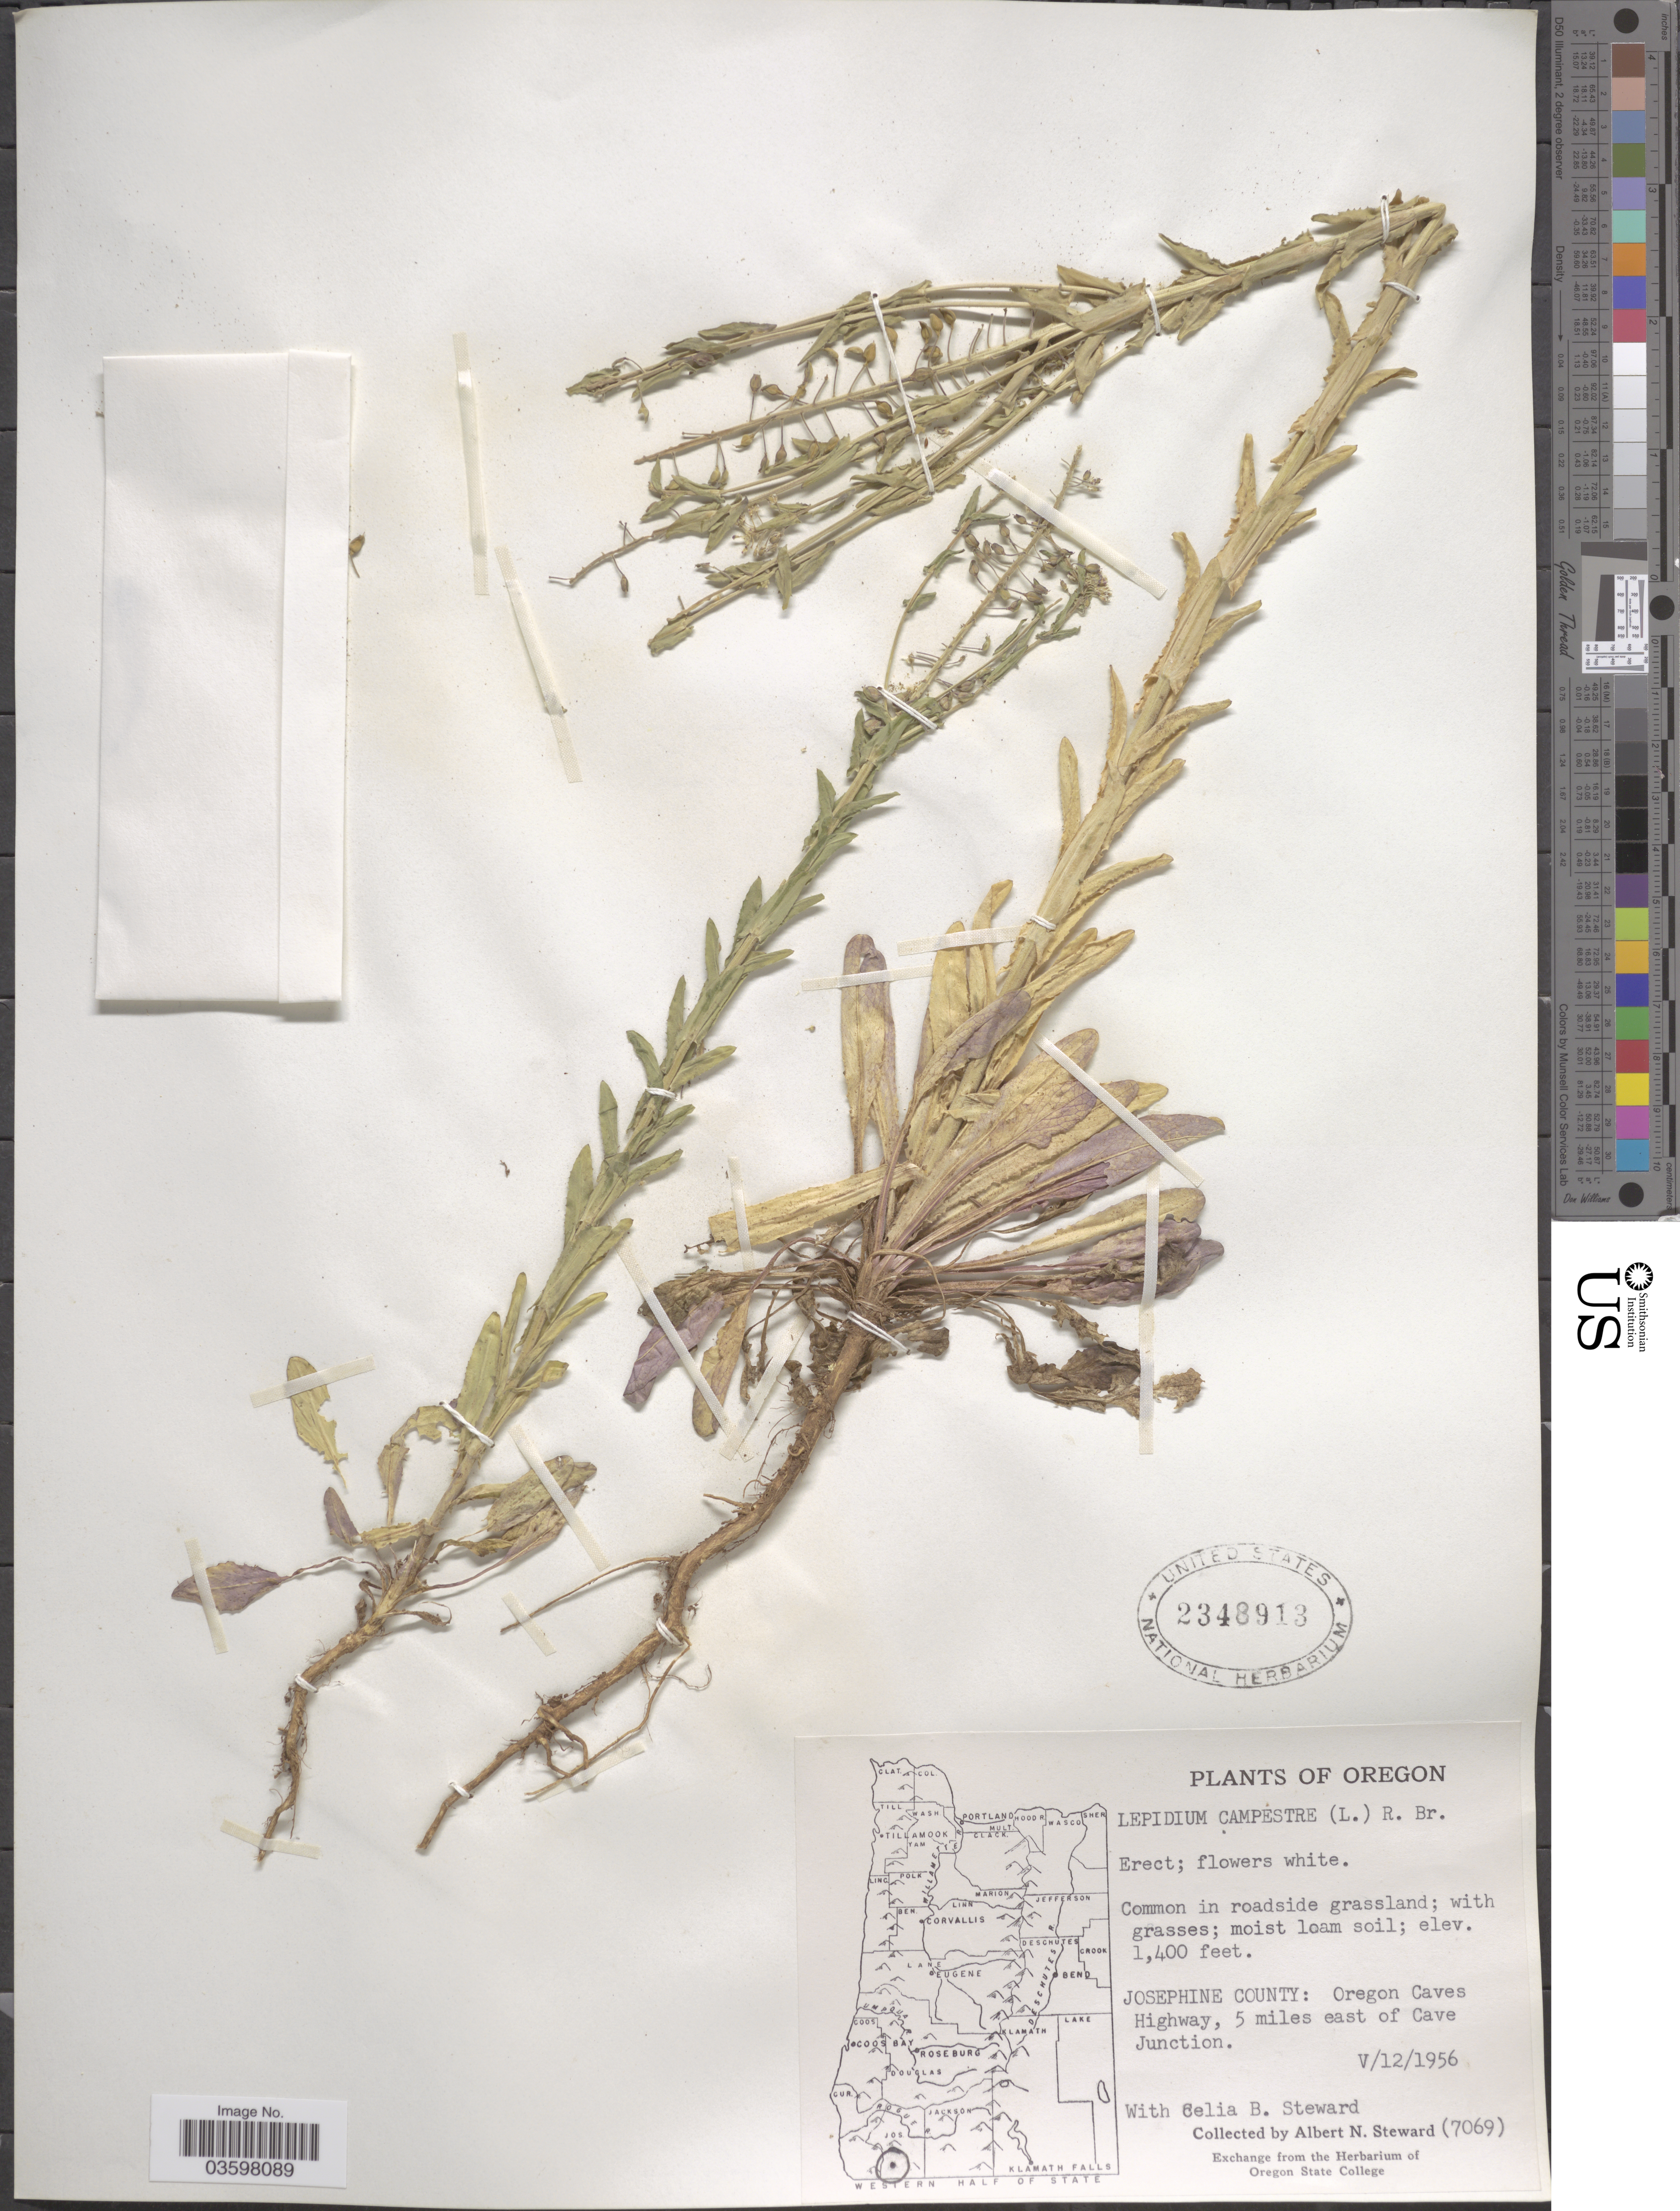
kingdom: Plantae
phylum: Tracheophyta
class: Magnoliopsida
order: Brassicales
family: Brassicaceae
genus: Lepidium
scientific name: Lepidium campestre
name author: (L.) W.T. Aiton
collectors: A. N. Steward & C. Steward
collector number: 7069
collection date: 1956-05-12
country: United States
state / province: Oregon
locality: Josephine County: Oregon Caves Highway, 5 miles east of Cave Junction.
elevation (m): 427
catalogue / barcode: US 2348913